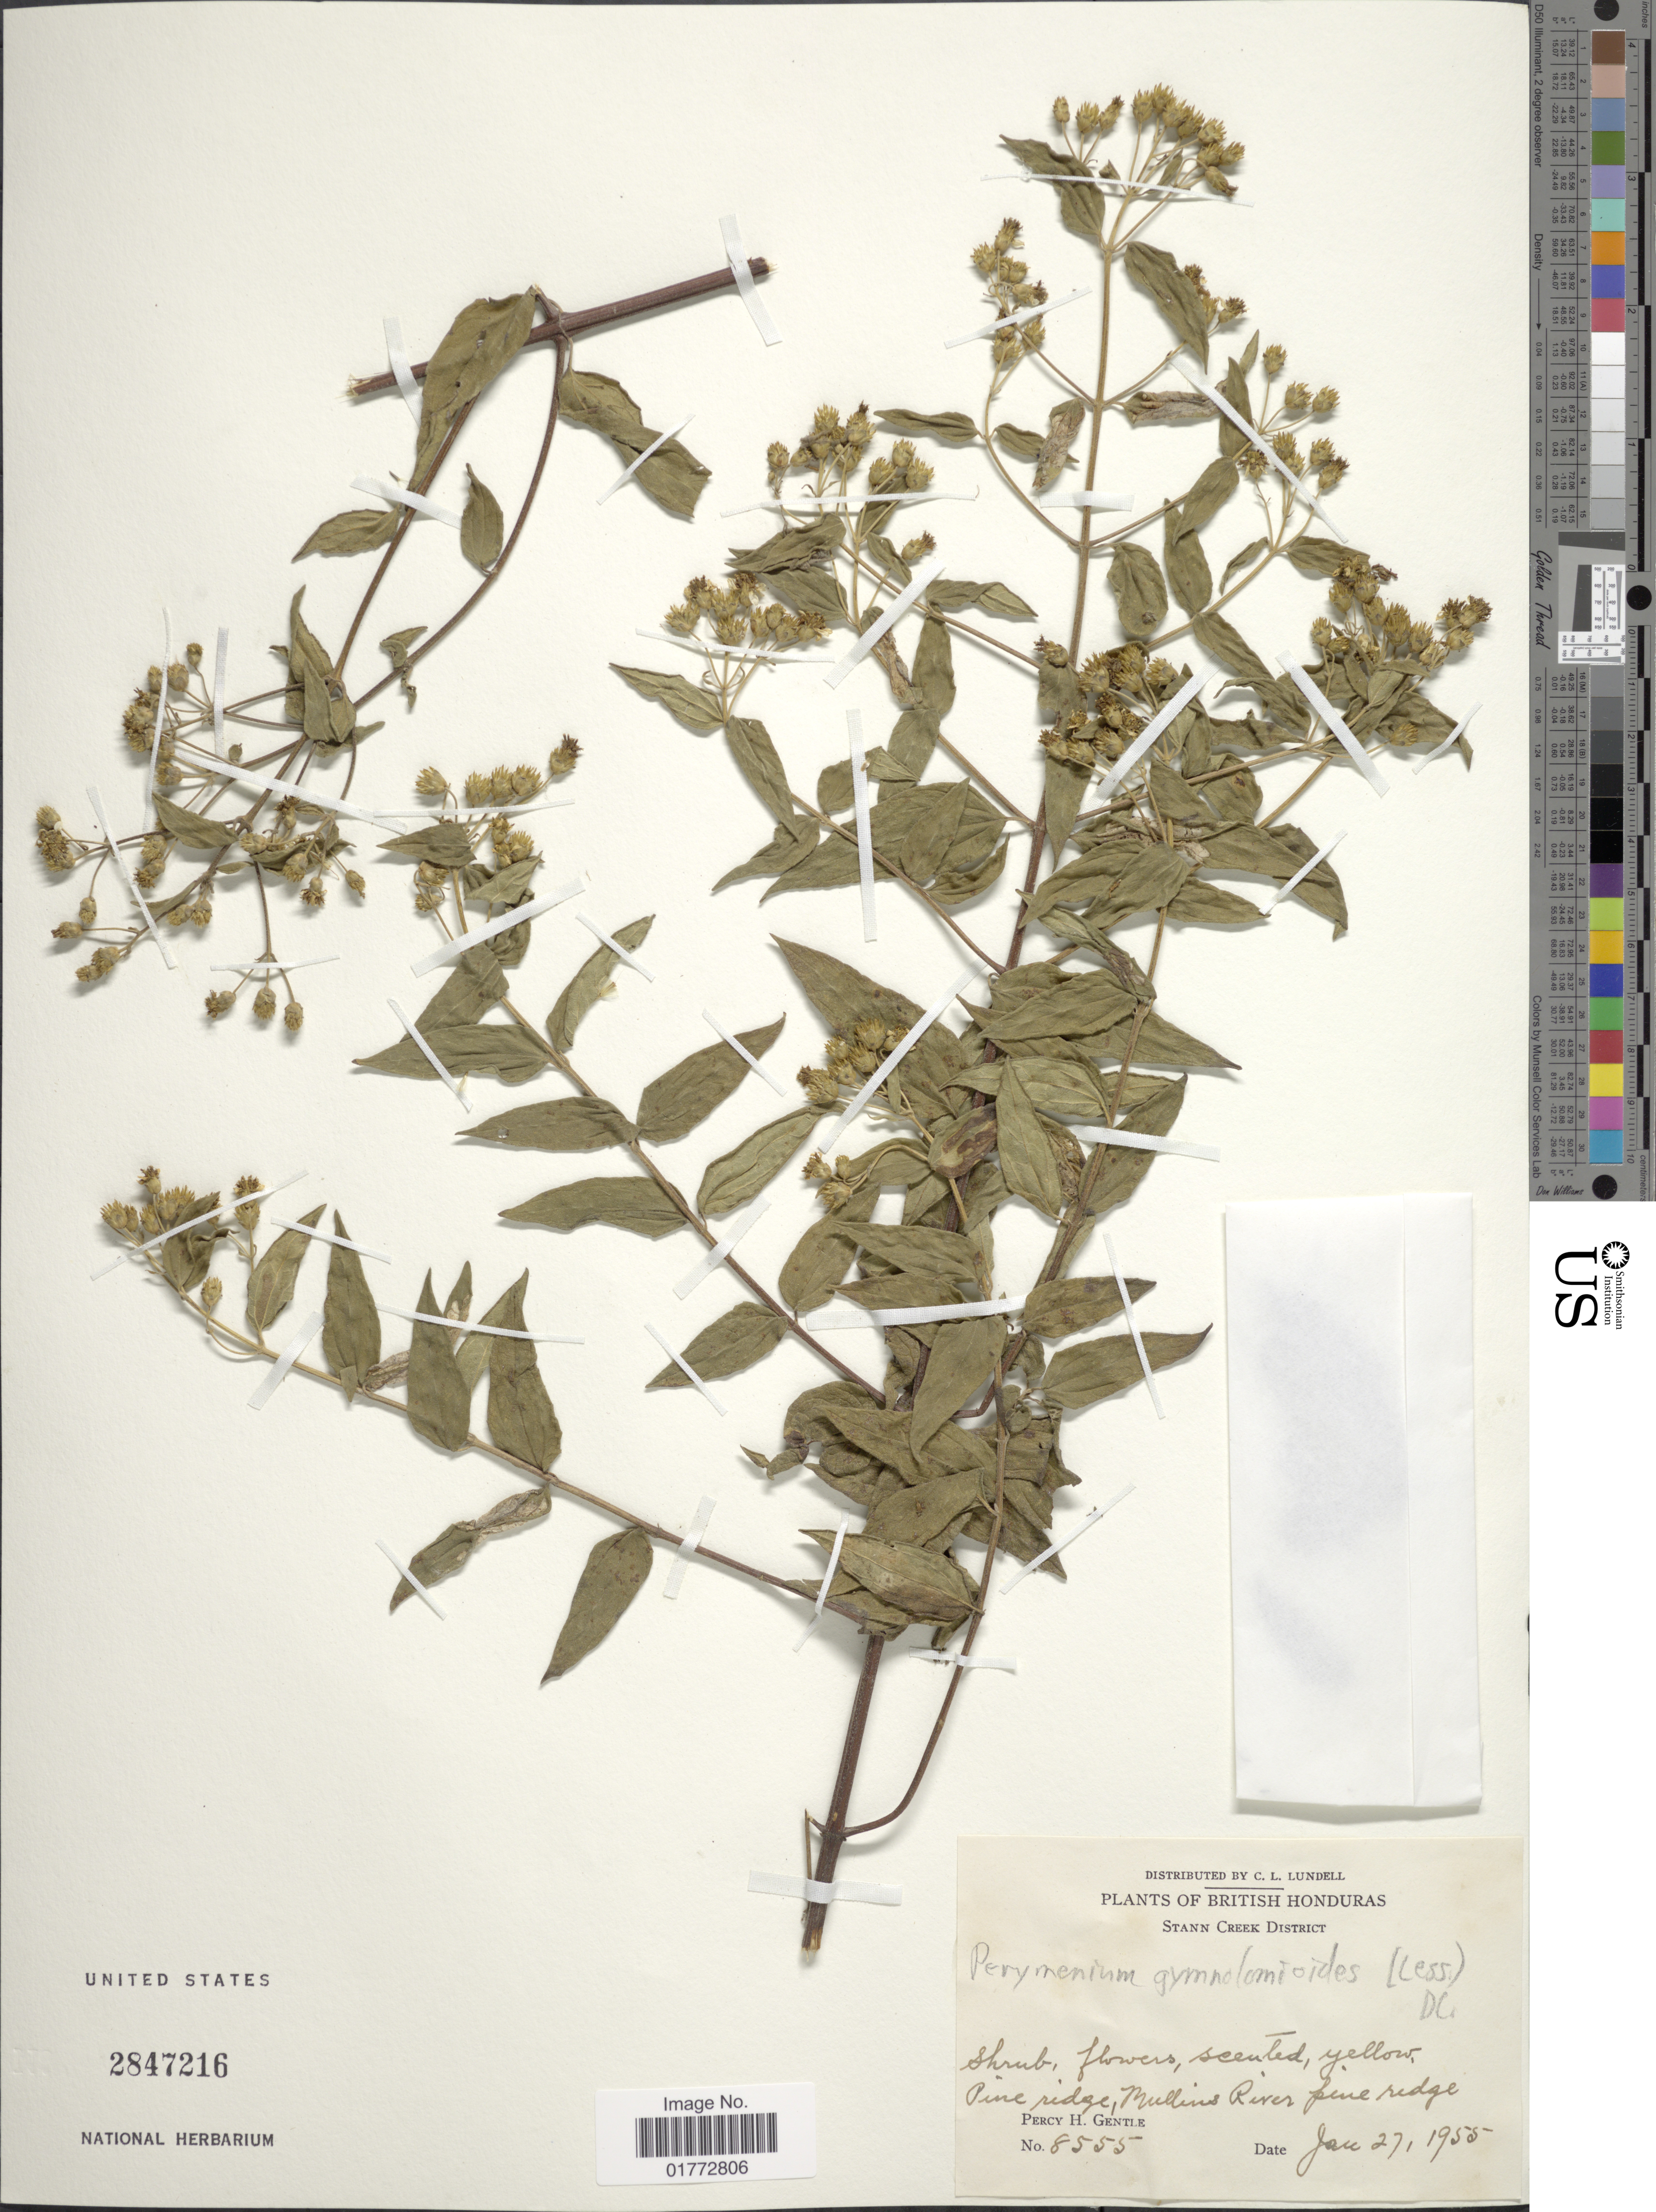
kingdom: Plantae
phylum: Tracheophyta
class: Magnoliopsida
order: Asterales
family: Asteraceae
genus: Perymenium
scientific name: Perymenium gymnolomoides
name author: (Less.) DC.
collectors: P. H. Gentle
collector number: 8555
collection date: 1955-01-27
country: Belize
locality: British Honduras, Stann Creek District, Pine ridge, Mullins River pine ridge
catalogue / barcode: US 2847216